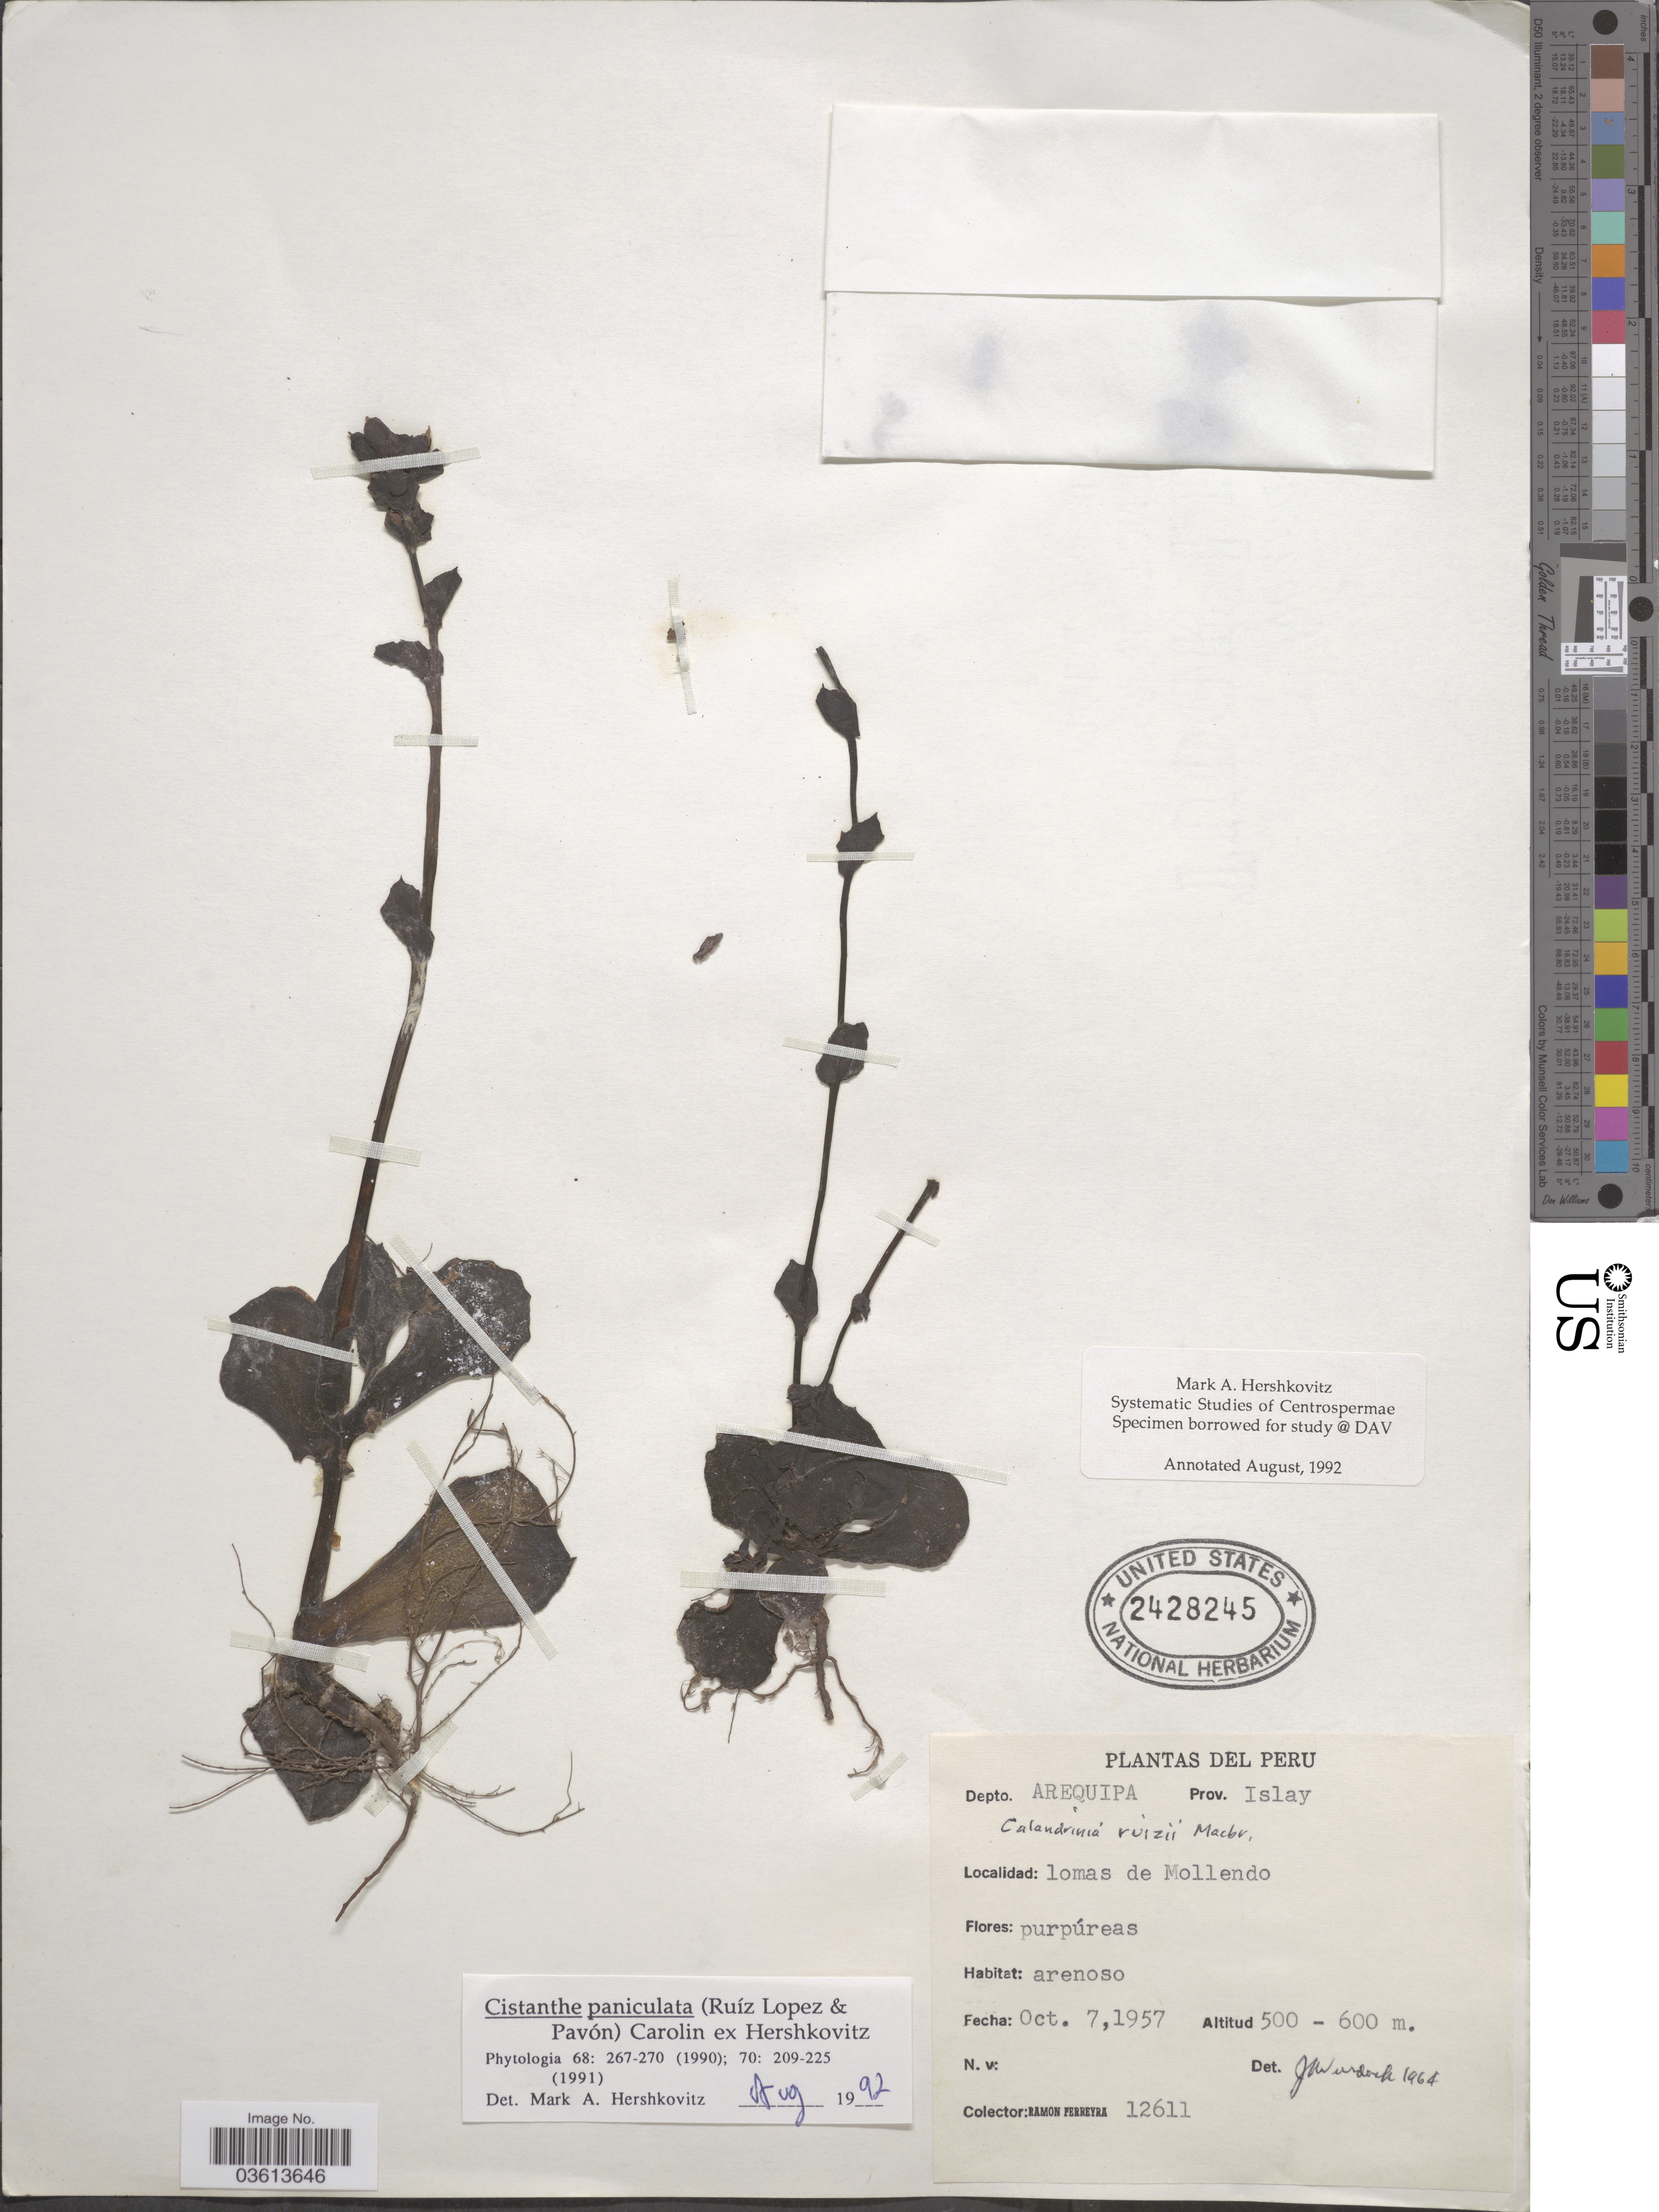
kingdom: Plantae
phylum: Tracheophyta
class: Magnoliopsida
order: Caryophyllales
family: Montiaceae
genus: Cistanthe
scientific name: Cistanthe paniculata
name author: (DC.) Carolin ex Hershk.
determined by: Hershkovitz, M. A.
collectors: R. A. Ferreyra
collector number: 12611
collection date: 1957-10-07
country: Peru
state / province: Arequipa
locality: Depto. Arequipa. Lomas de Mollendo.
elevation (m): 500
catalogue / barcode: US 2428245